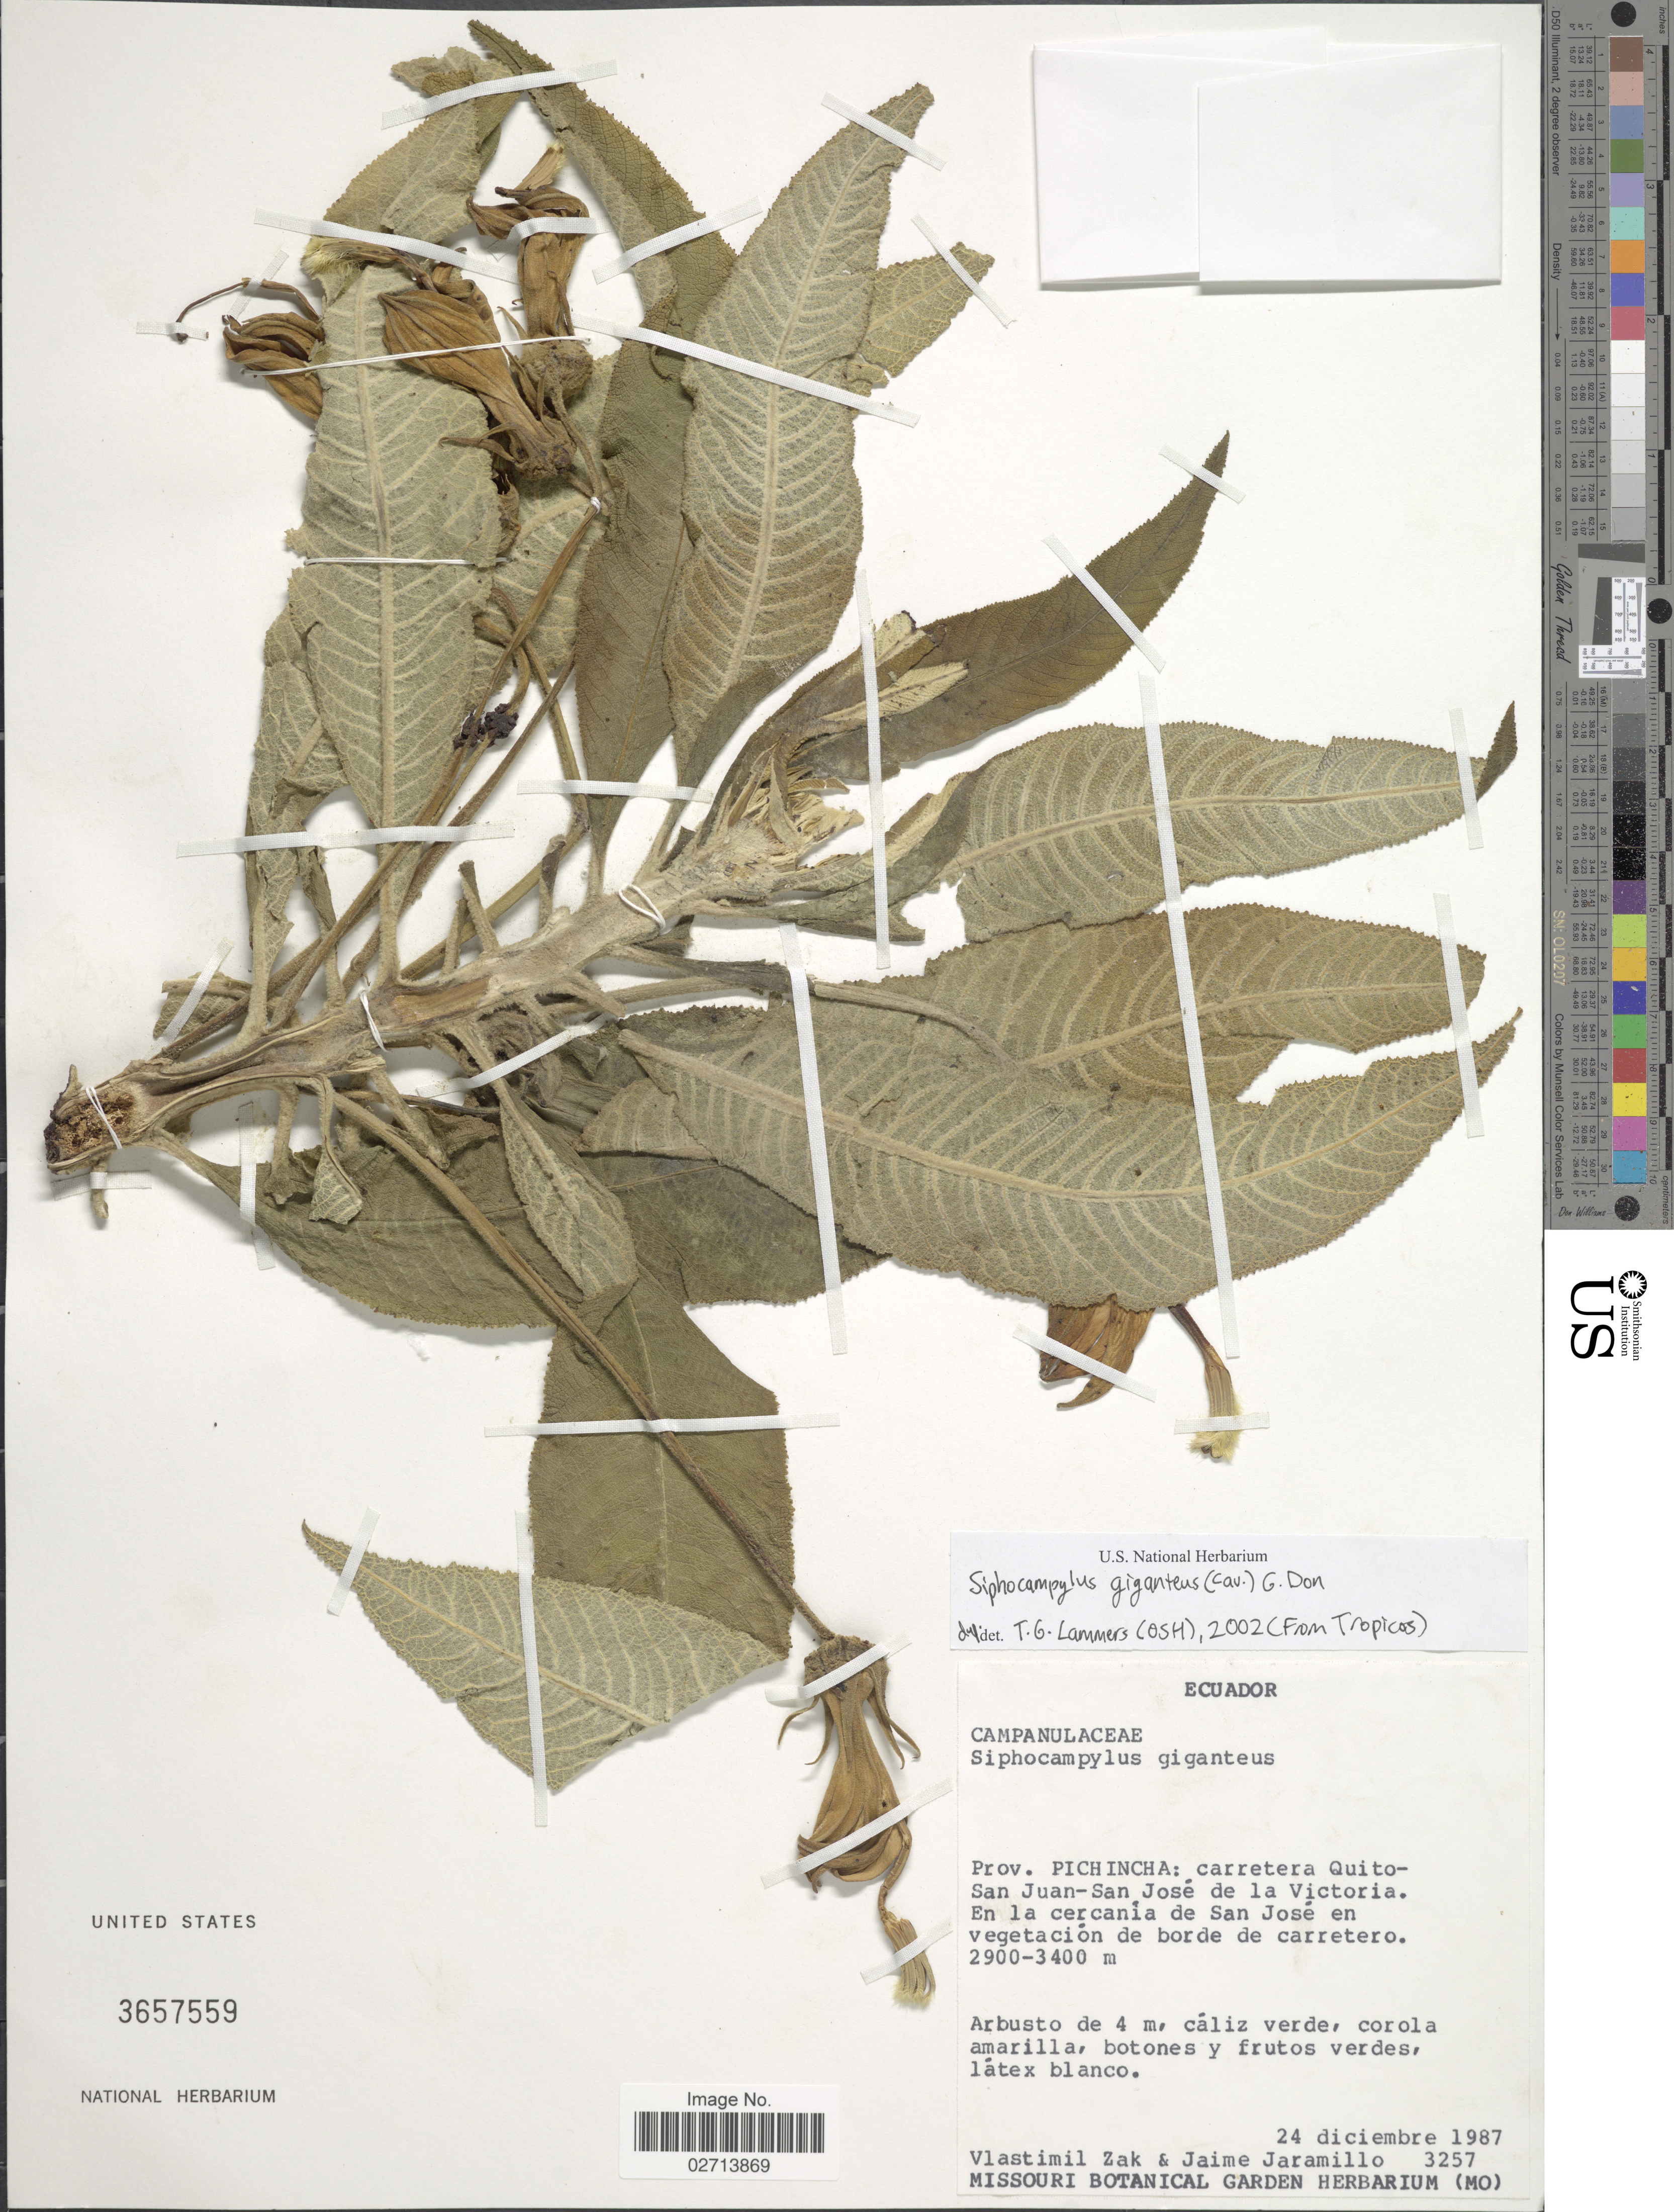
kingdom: Plantae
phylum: Tracheophyta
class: Magnoliopsida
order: Asterales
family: Campanulaceae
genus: Siphocampylus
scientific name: Siphocampylus giganteus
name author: (Cav.) G. Don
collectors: V. Zak & J. Jaramillo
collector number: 3257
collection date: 1987-12-24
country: Ecuador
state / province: Pichincha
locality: Carretera Quito-San Juan-San José de la Victoria. En la cercancia de San José en vegetación de borde de carretero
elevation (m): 2900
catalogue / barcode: US 3657559